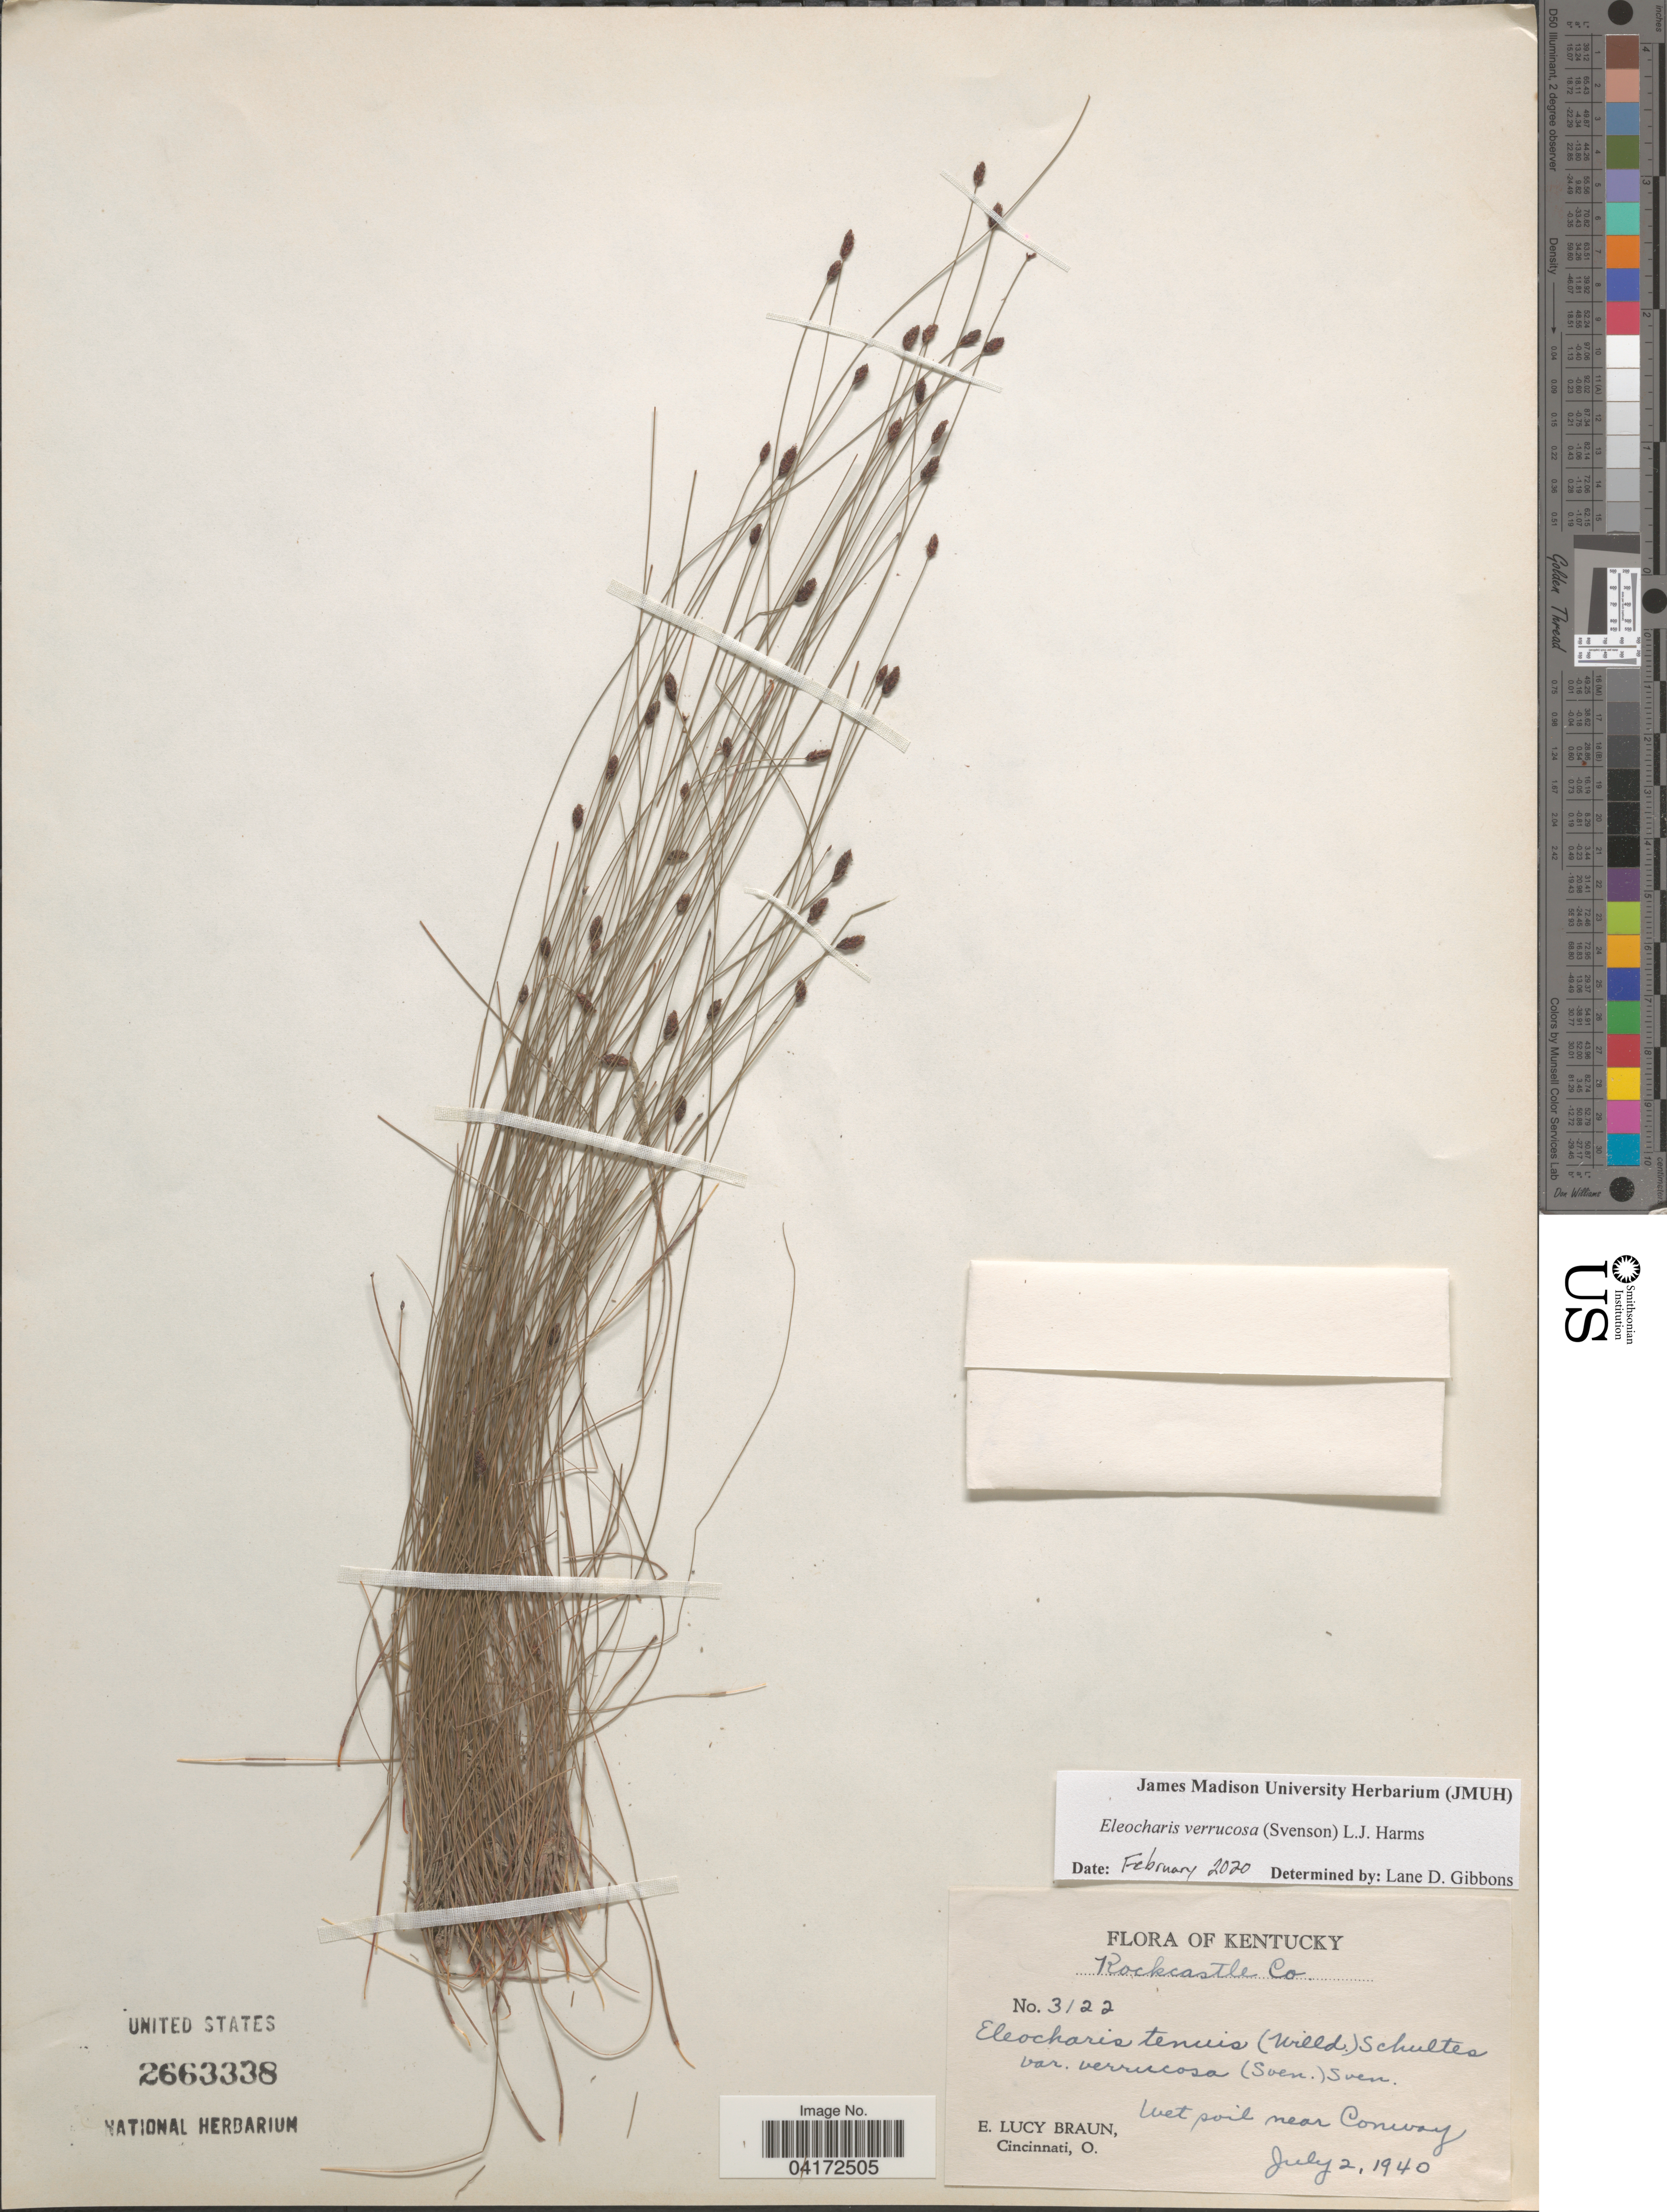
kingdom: Plantae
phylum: Tracheophyta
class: Liliopsida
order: Poales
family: Cyperaceae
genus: Eleocharis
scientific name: Eleocharis verrucosa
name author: (Svenson) L. J. Harms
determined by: Gibbons, Lane D.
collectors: E. L. Braun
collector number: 3122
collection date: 1940-07-02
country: United States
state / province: Kentucky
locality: Rockcastle Co. Wet soil near Conway.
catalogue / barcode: US 2663338